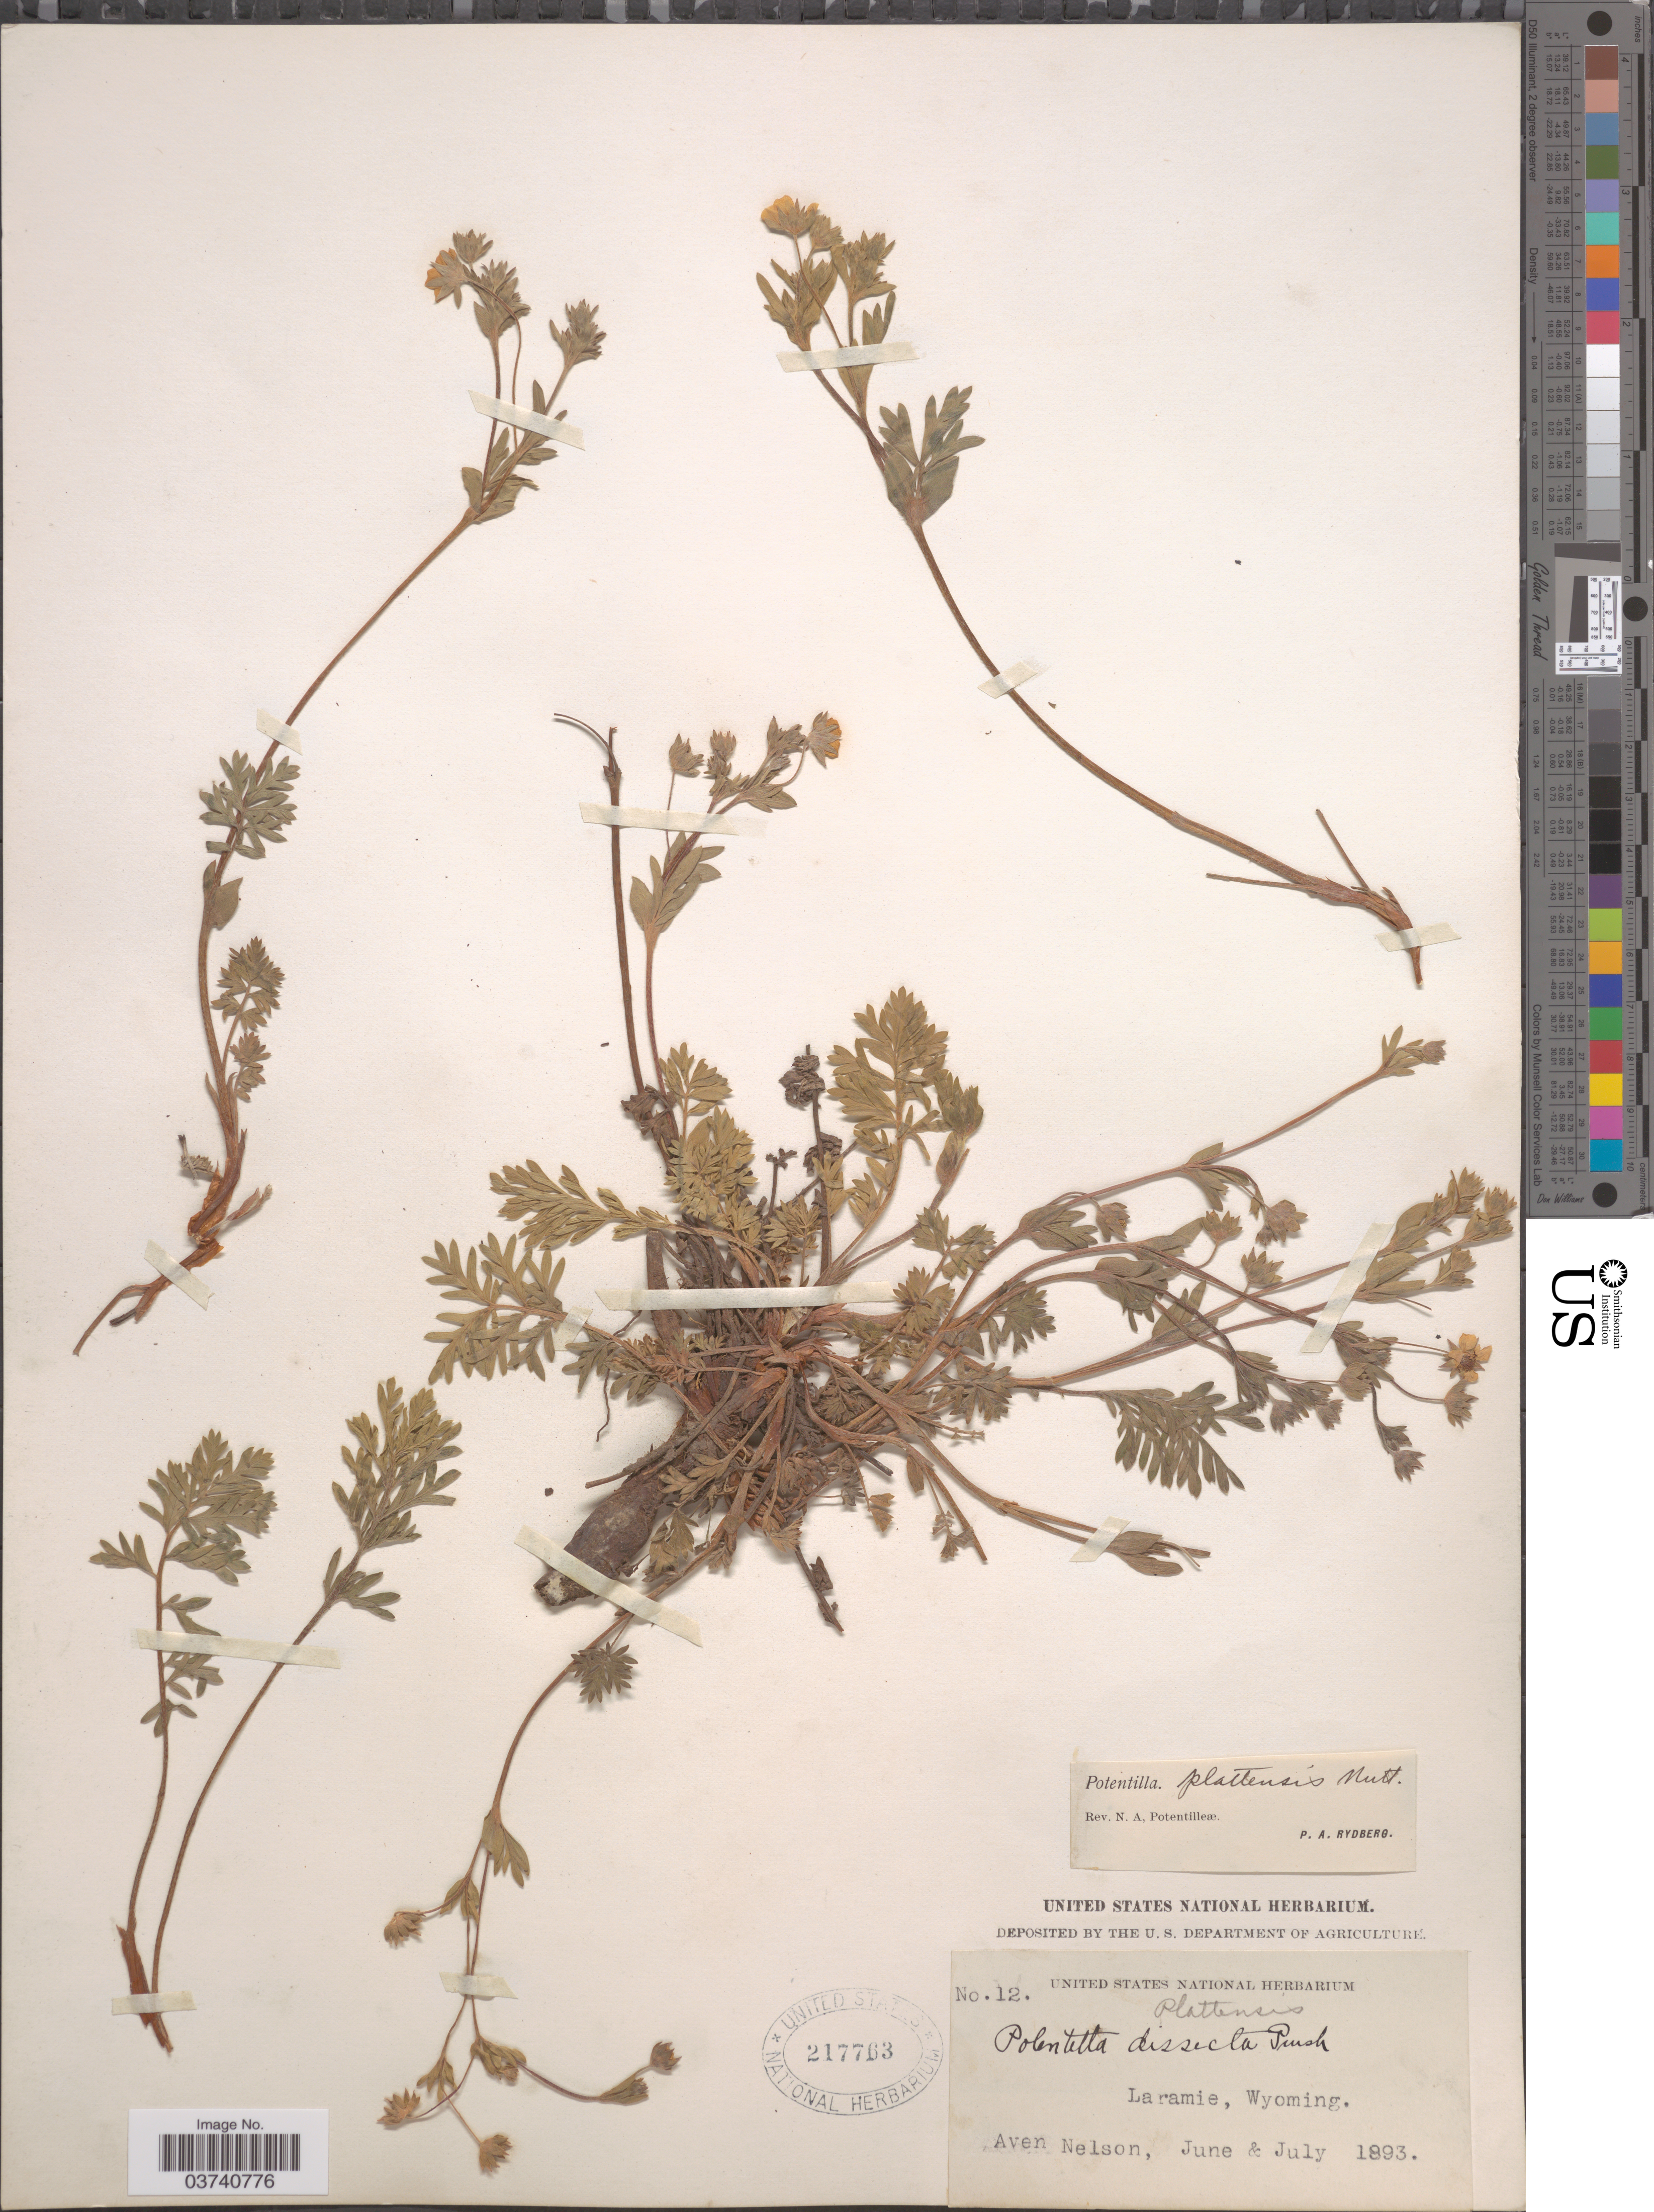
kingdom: Plantae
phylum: Tracheophyta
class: Magnoliopsida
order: Rosales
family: Rosaceae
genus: Potentilla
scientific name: Potentilla plattensis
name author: Nutt.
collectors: A. Nelson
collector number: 12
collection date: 1893-06/1893-07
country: United States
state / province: Wyoming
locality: Laramie.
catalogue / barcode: US 217763